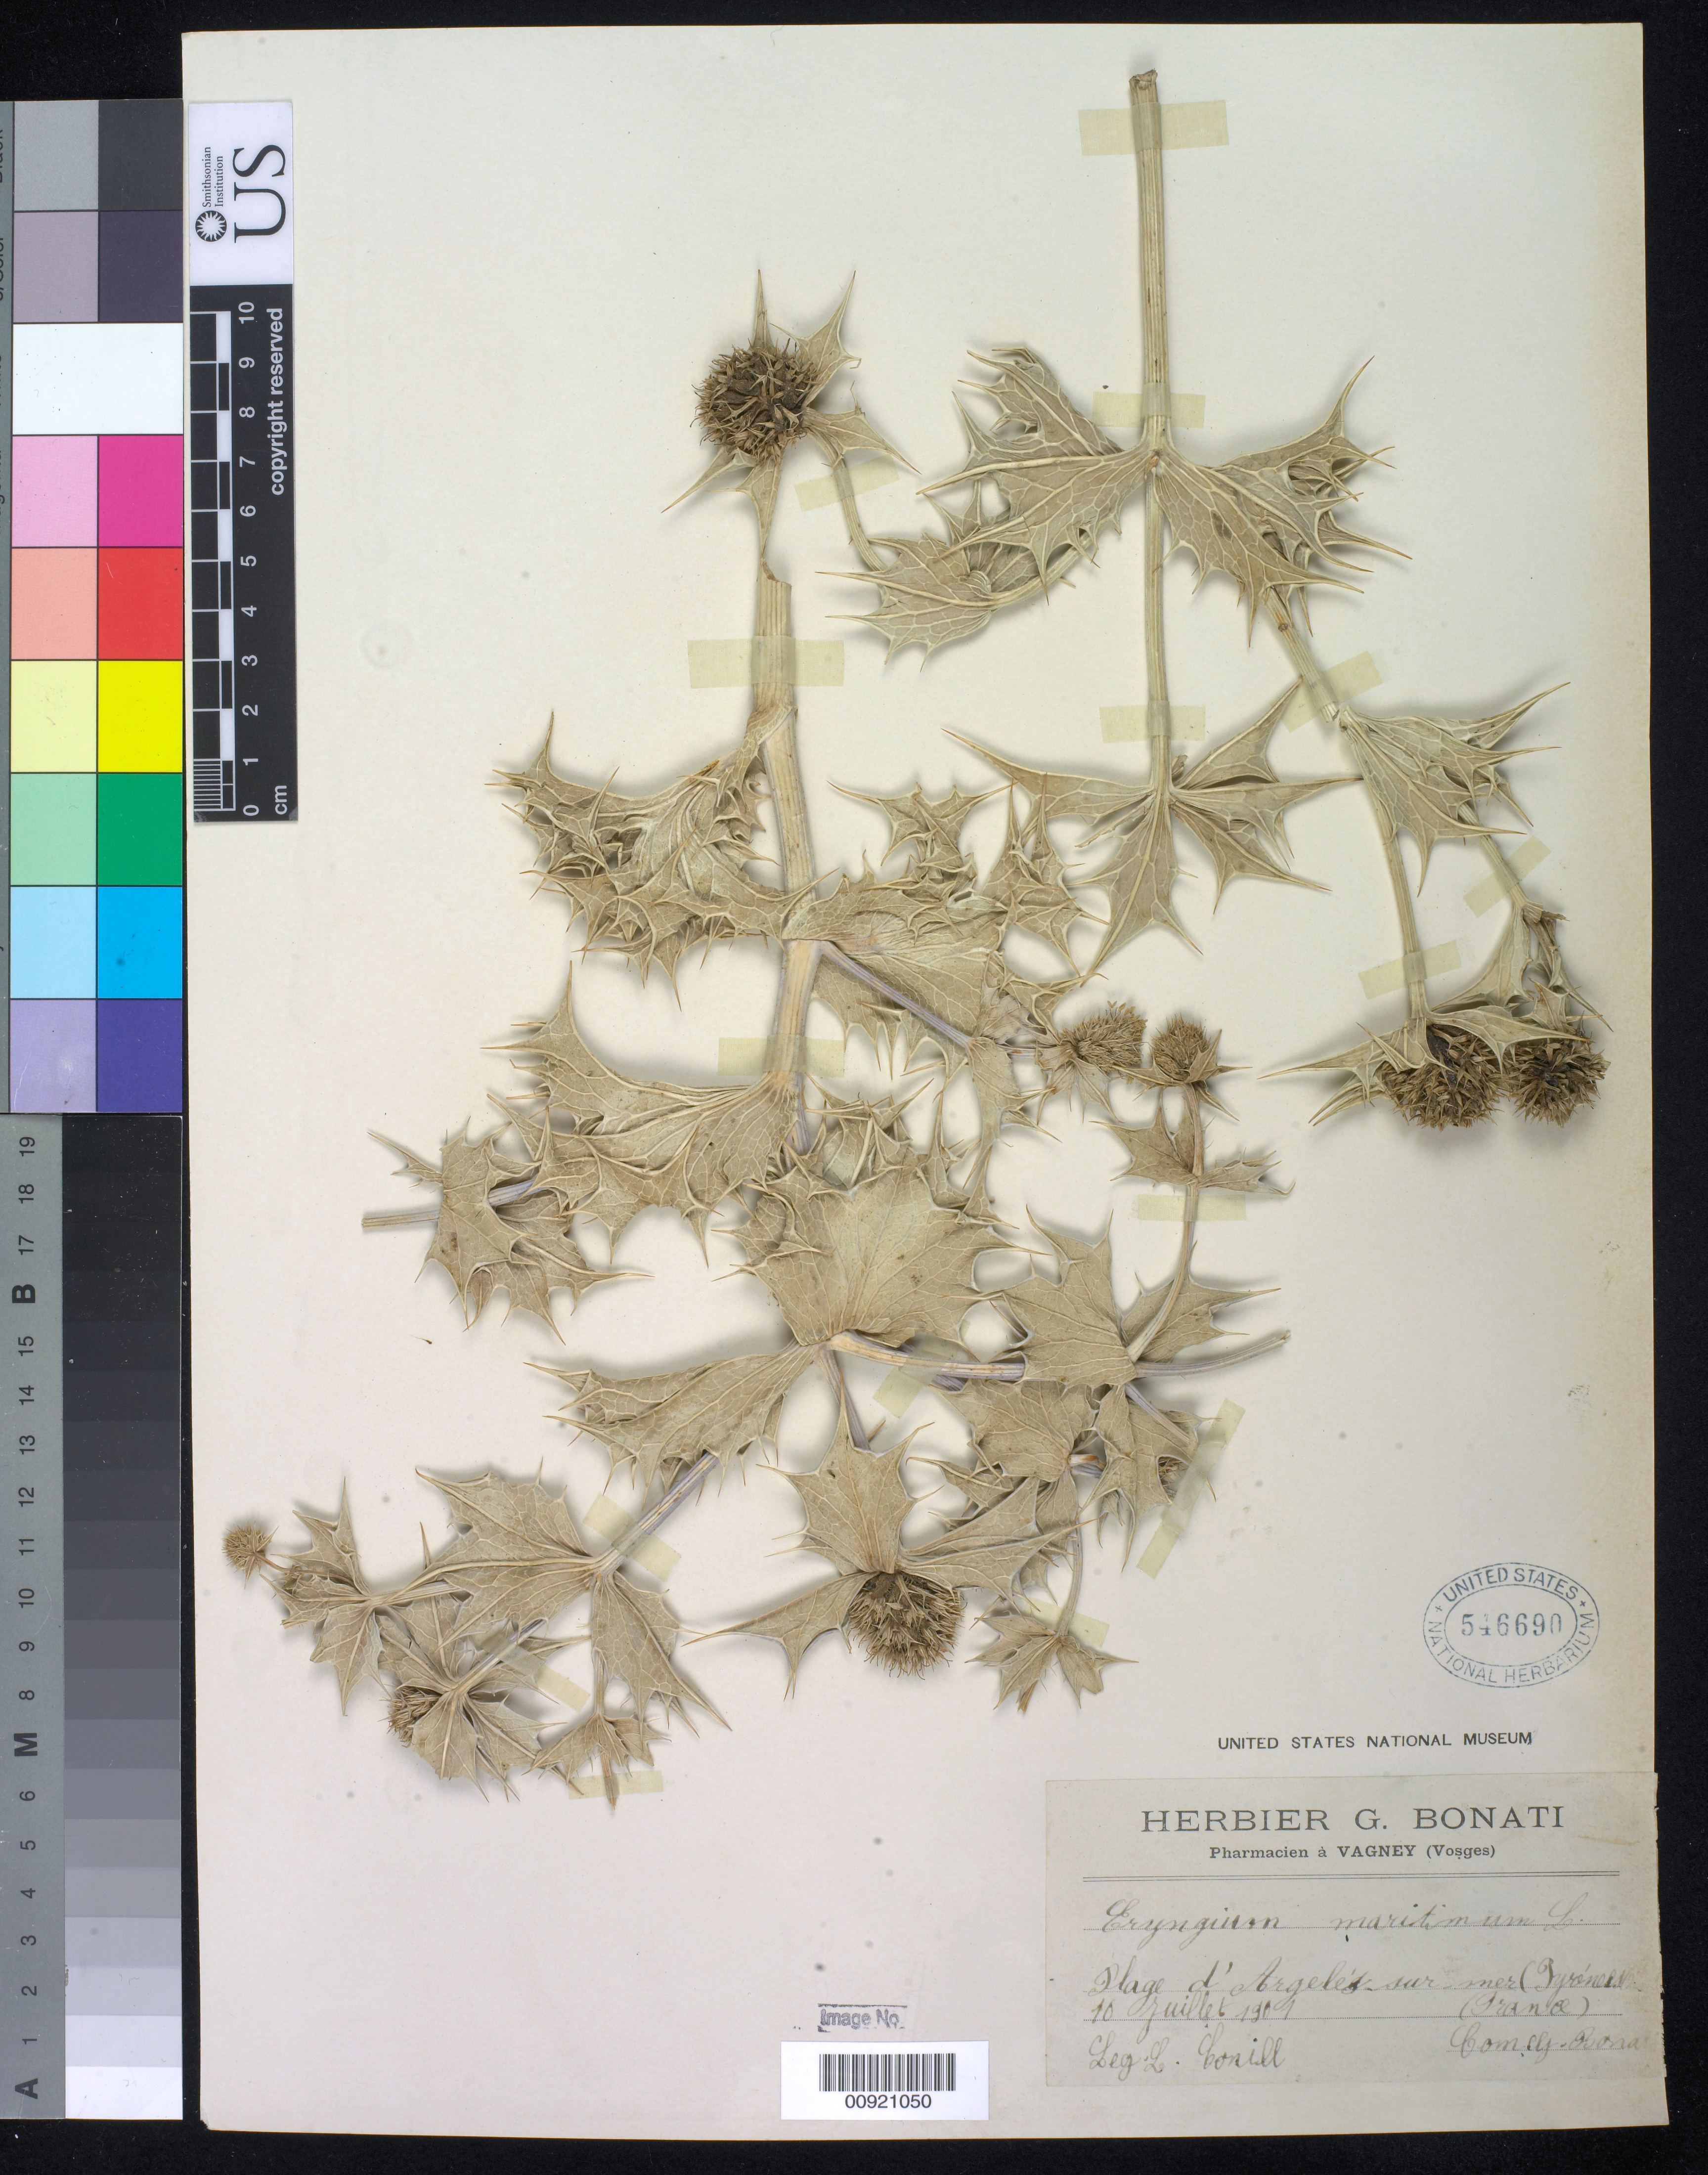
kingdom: Plantae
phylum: Tracheophyta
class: Magnoliopsida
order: Apiales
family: Apiaceae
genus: Eryngium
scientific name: Eryngium maritimum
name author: L.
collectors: Conill, L.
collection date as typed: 10 Jul 1901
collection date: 1901-07-10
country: France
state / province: Occitanie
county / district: Pyrénées-Orientales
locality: Pyrenees-Orientales dept, Plage d'Argeles sur mer (commune)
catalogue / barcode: US 546690